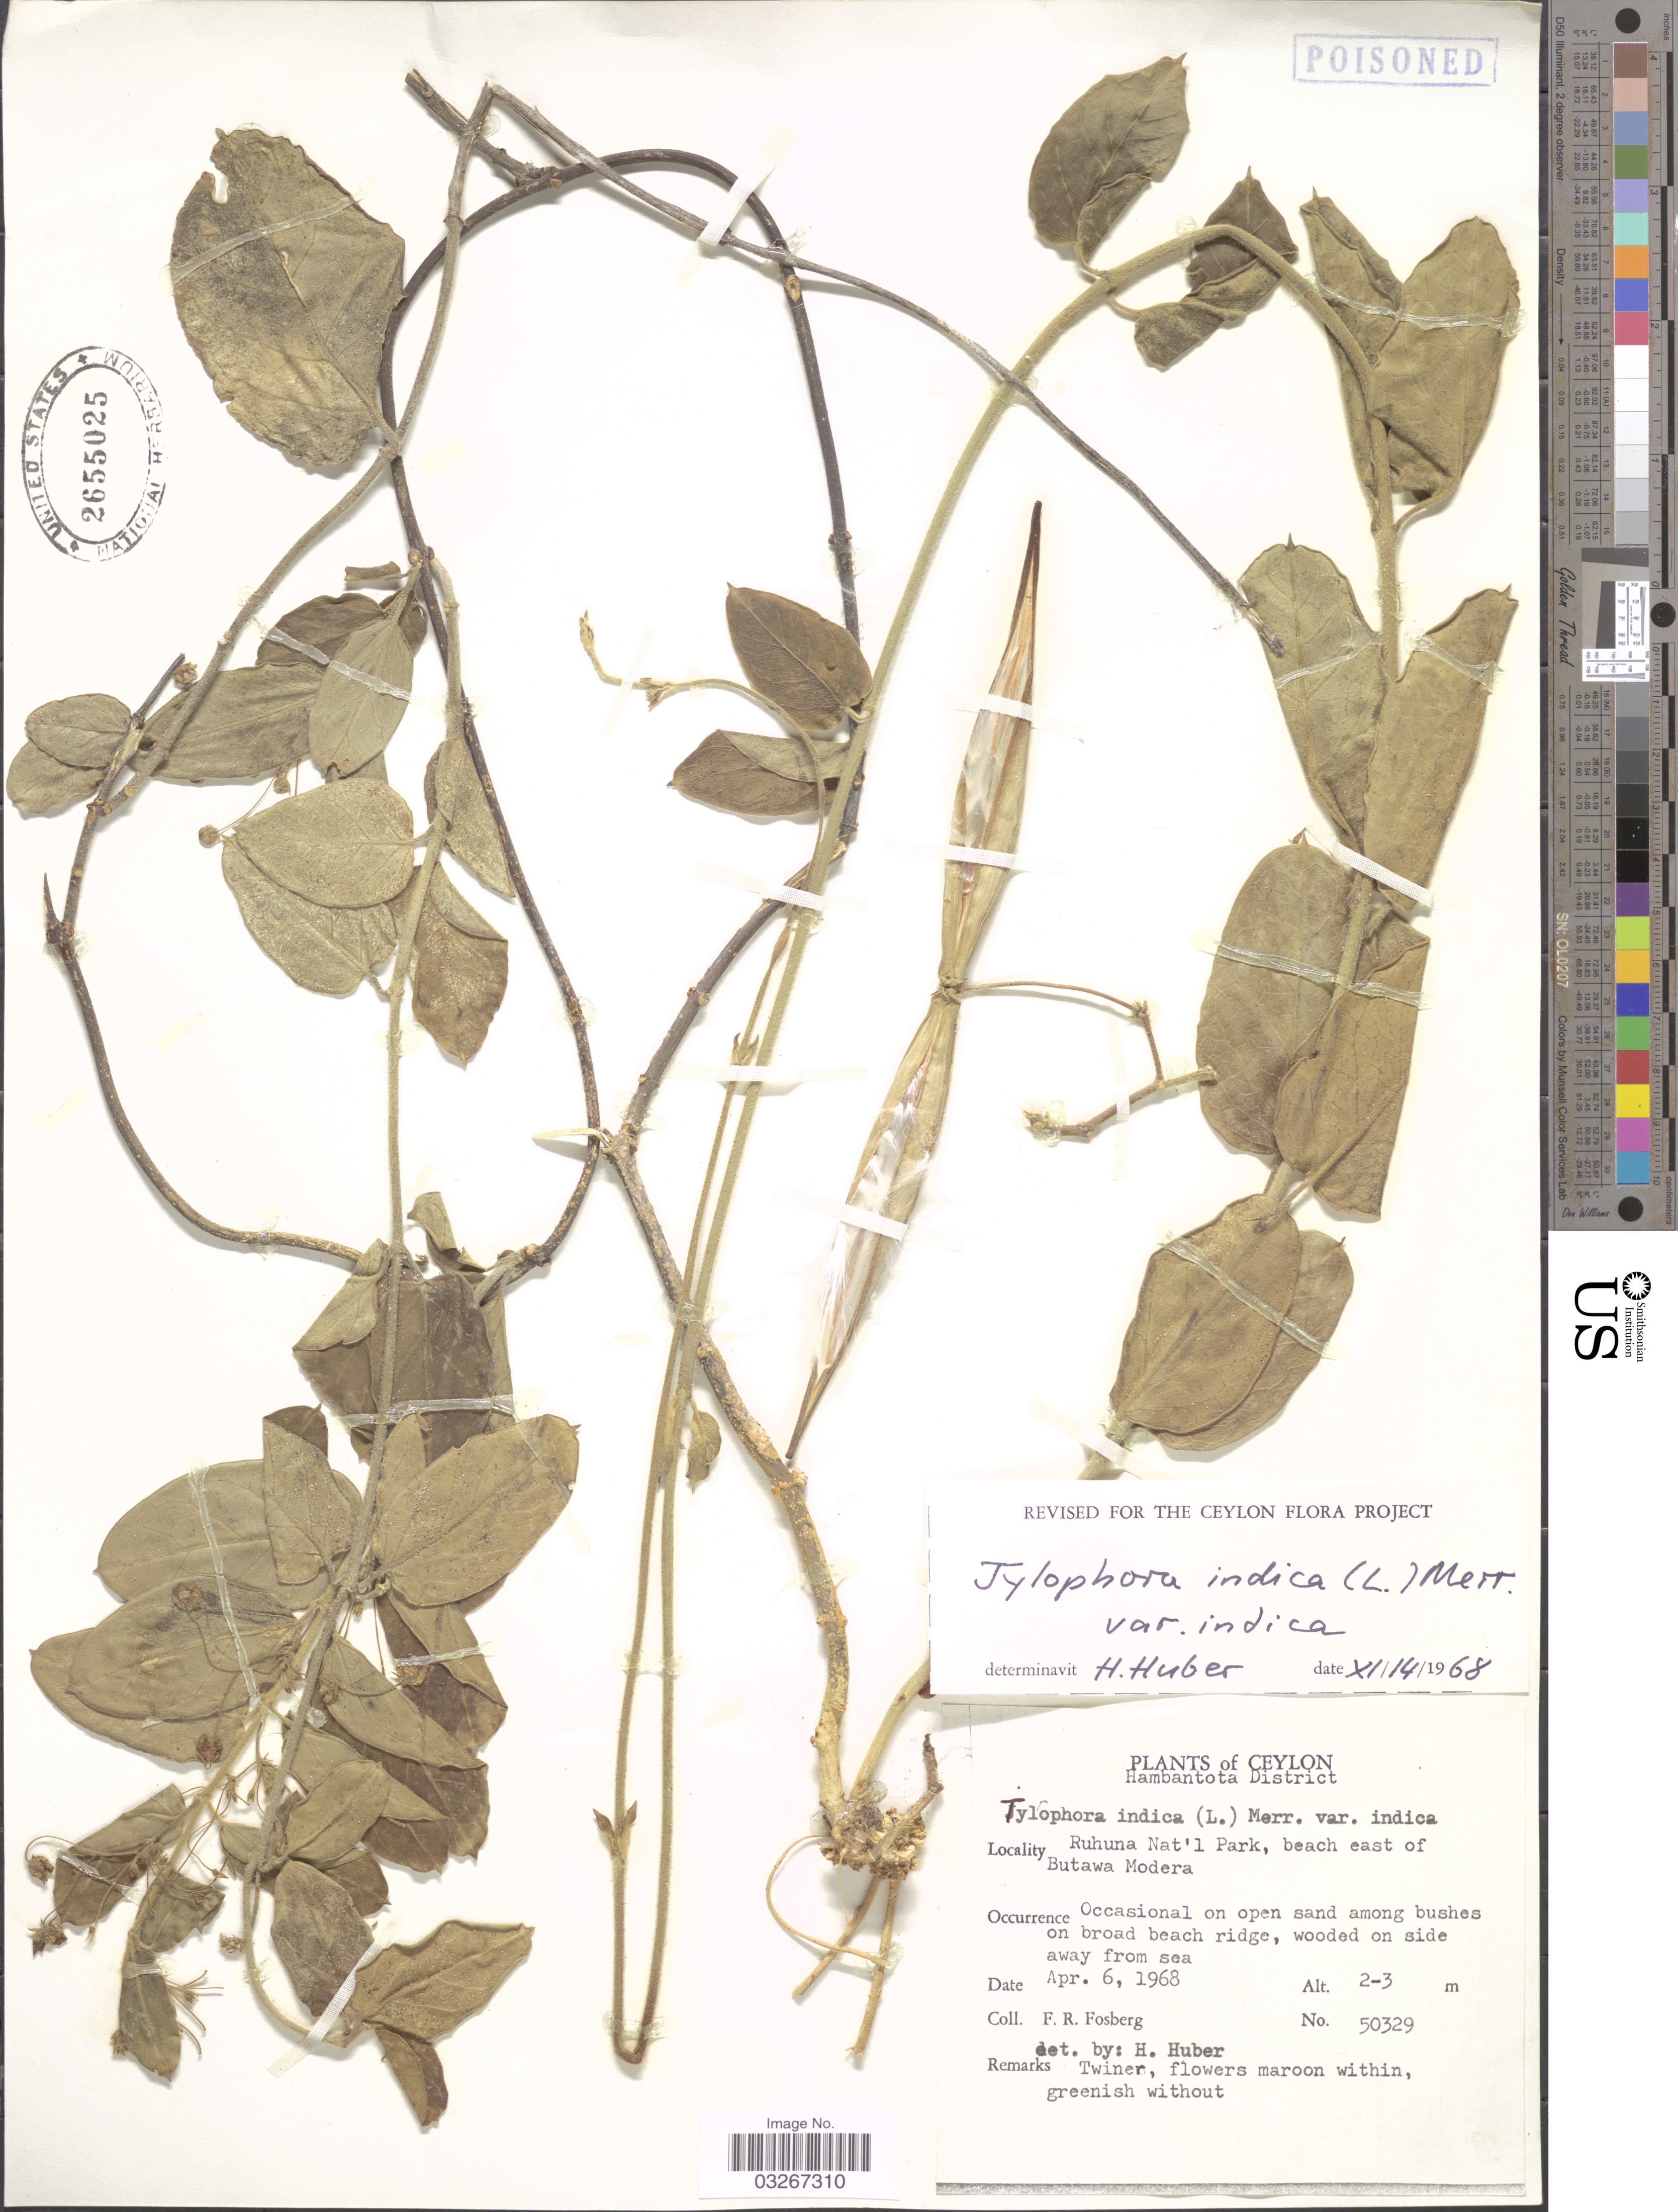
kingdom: Plantae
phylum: Tracheophyta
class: Magnoliopsida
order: Gentianales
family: Apocynaceae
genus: Tylophora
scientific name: Tylophora indica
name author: Merr.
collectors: F. R. Fosberg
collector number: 50329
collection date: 1968-04-06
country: Sri Lanka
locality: Ceylon. Hambantota District. Ruhuna Nat'l Park, beach east of Butuwa Modera.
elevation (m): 2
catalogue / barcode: US 2655025